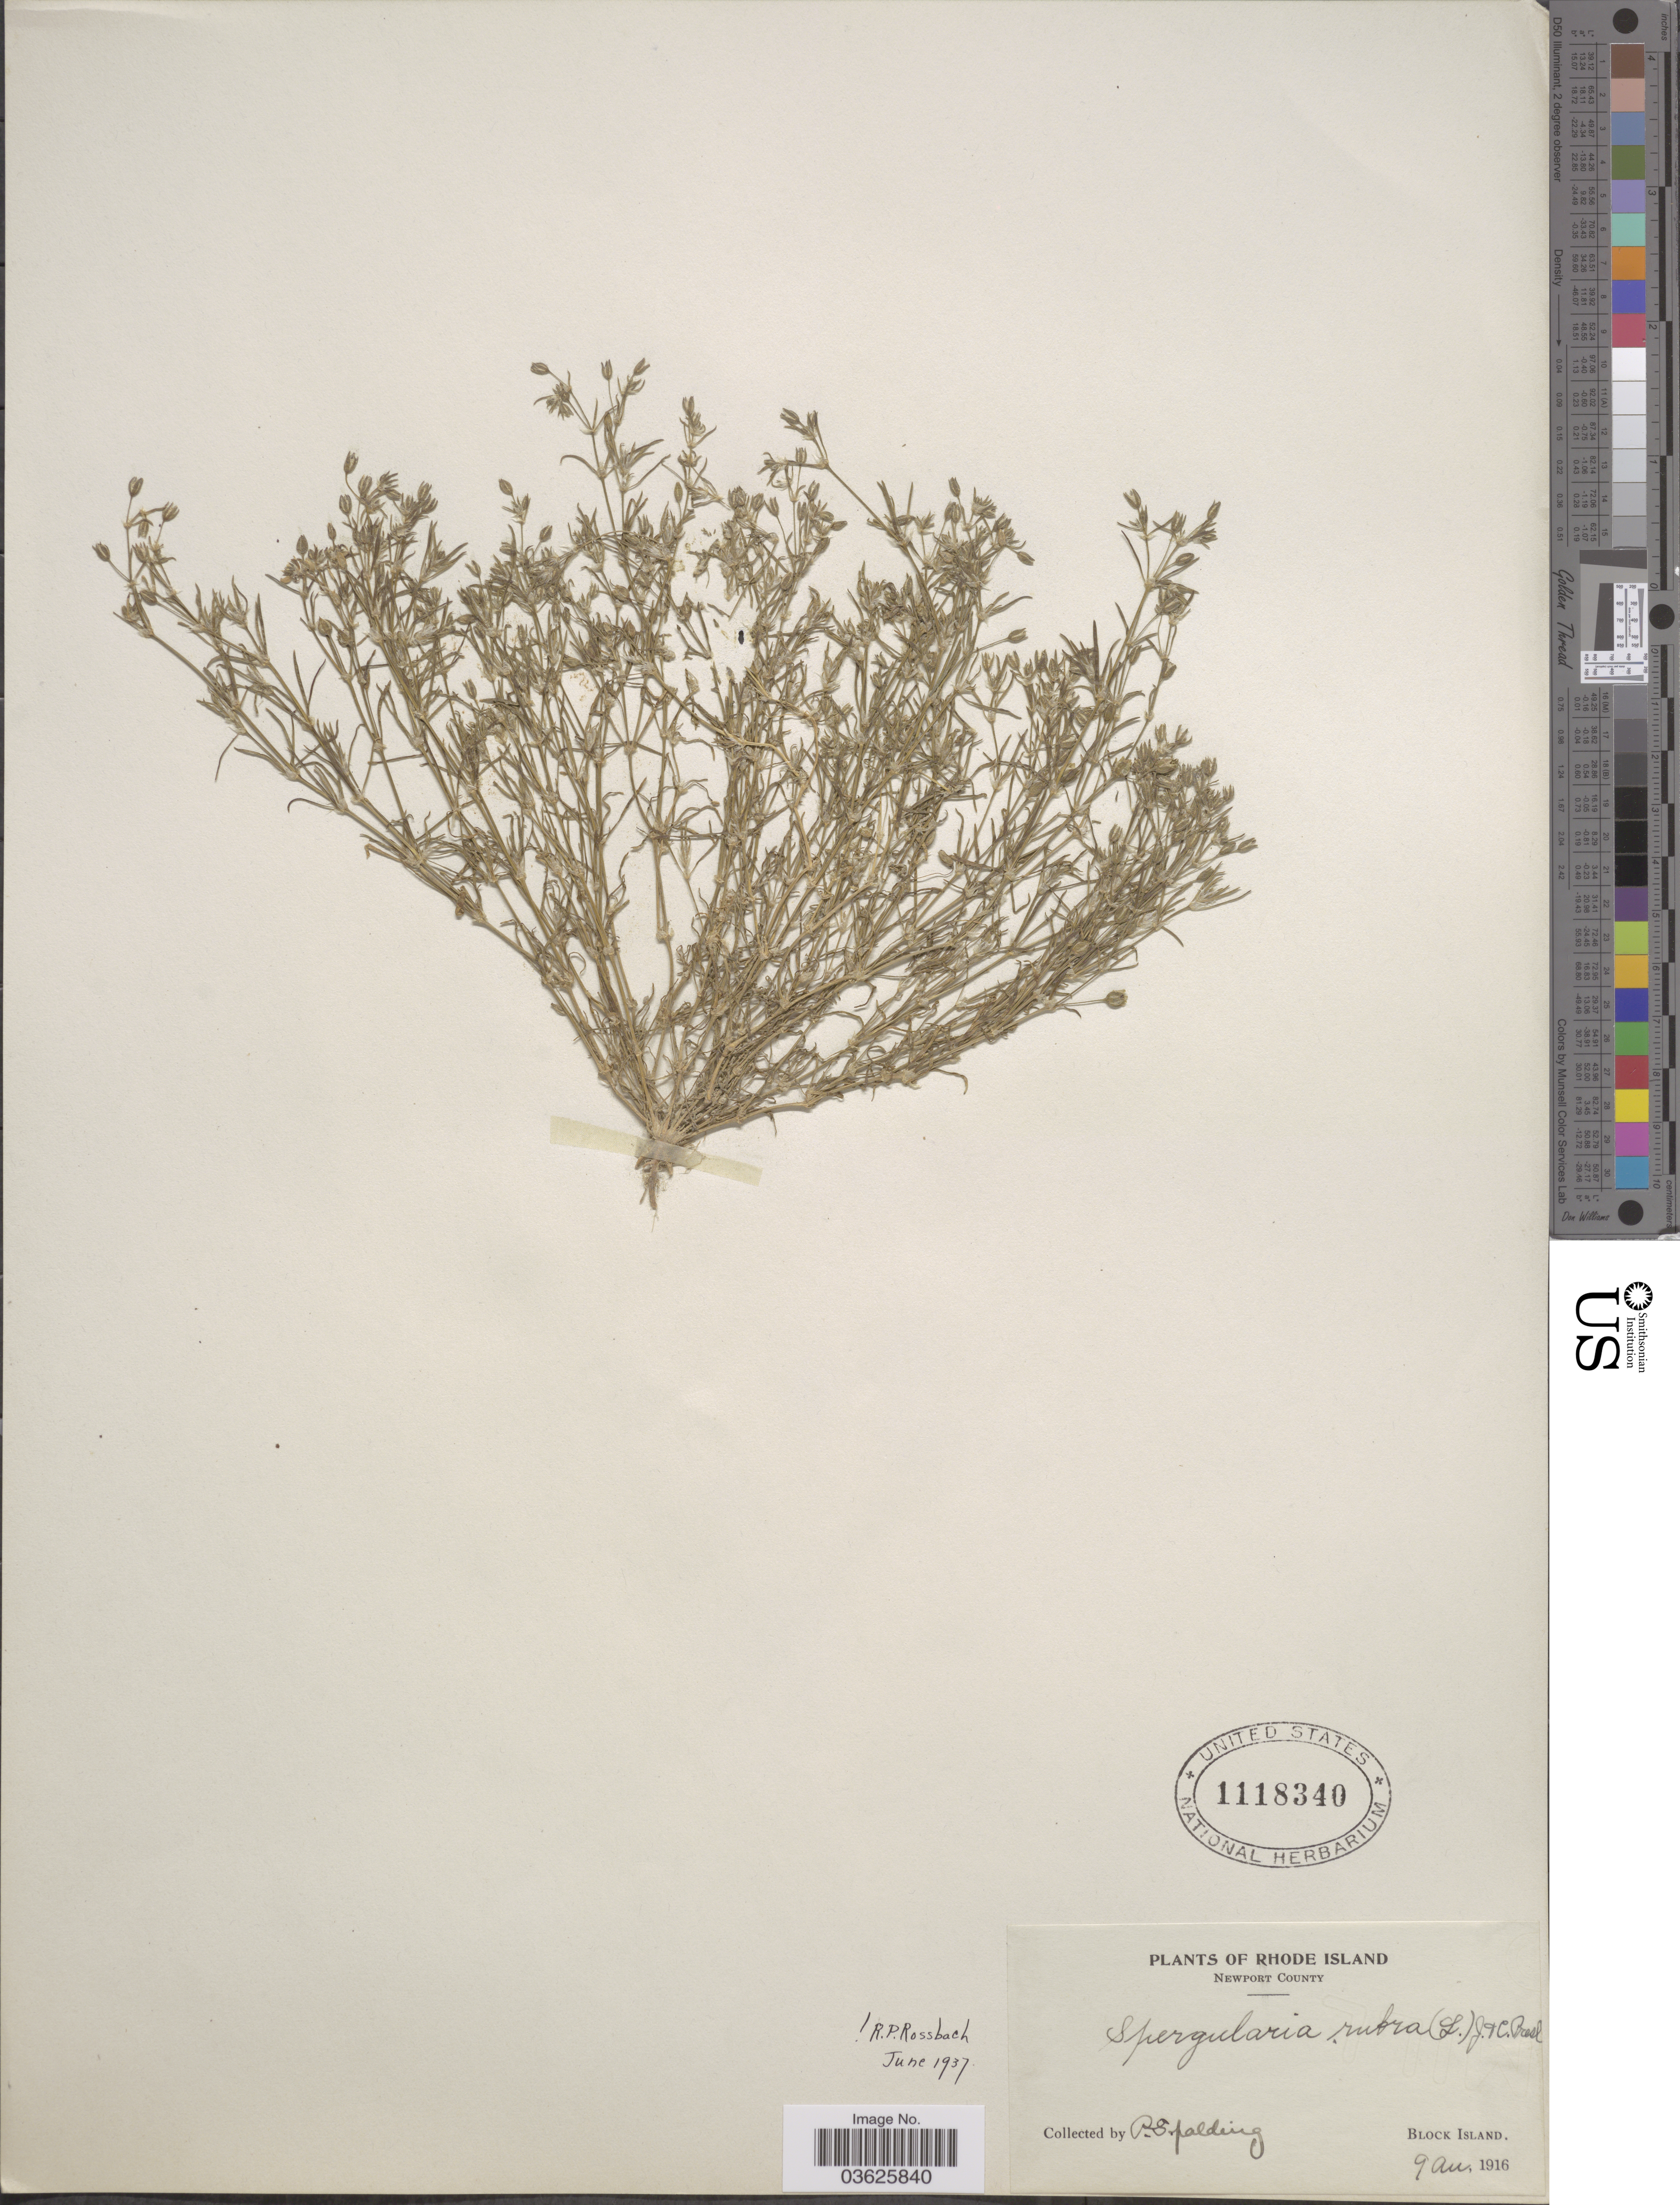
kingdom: Plantae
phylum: Tracheophyta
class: Magnoliopsida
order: Caryophyllales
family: Caryophyllaceae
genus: Spergularia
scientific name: Spergularia rubra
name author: (L.) J. Presl & C. Presl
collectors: P. Spalding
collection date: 1916-08-09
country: United States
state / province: Rhode Island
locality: Newport County. Block Island.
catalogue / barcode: US 1118340